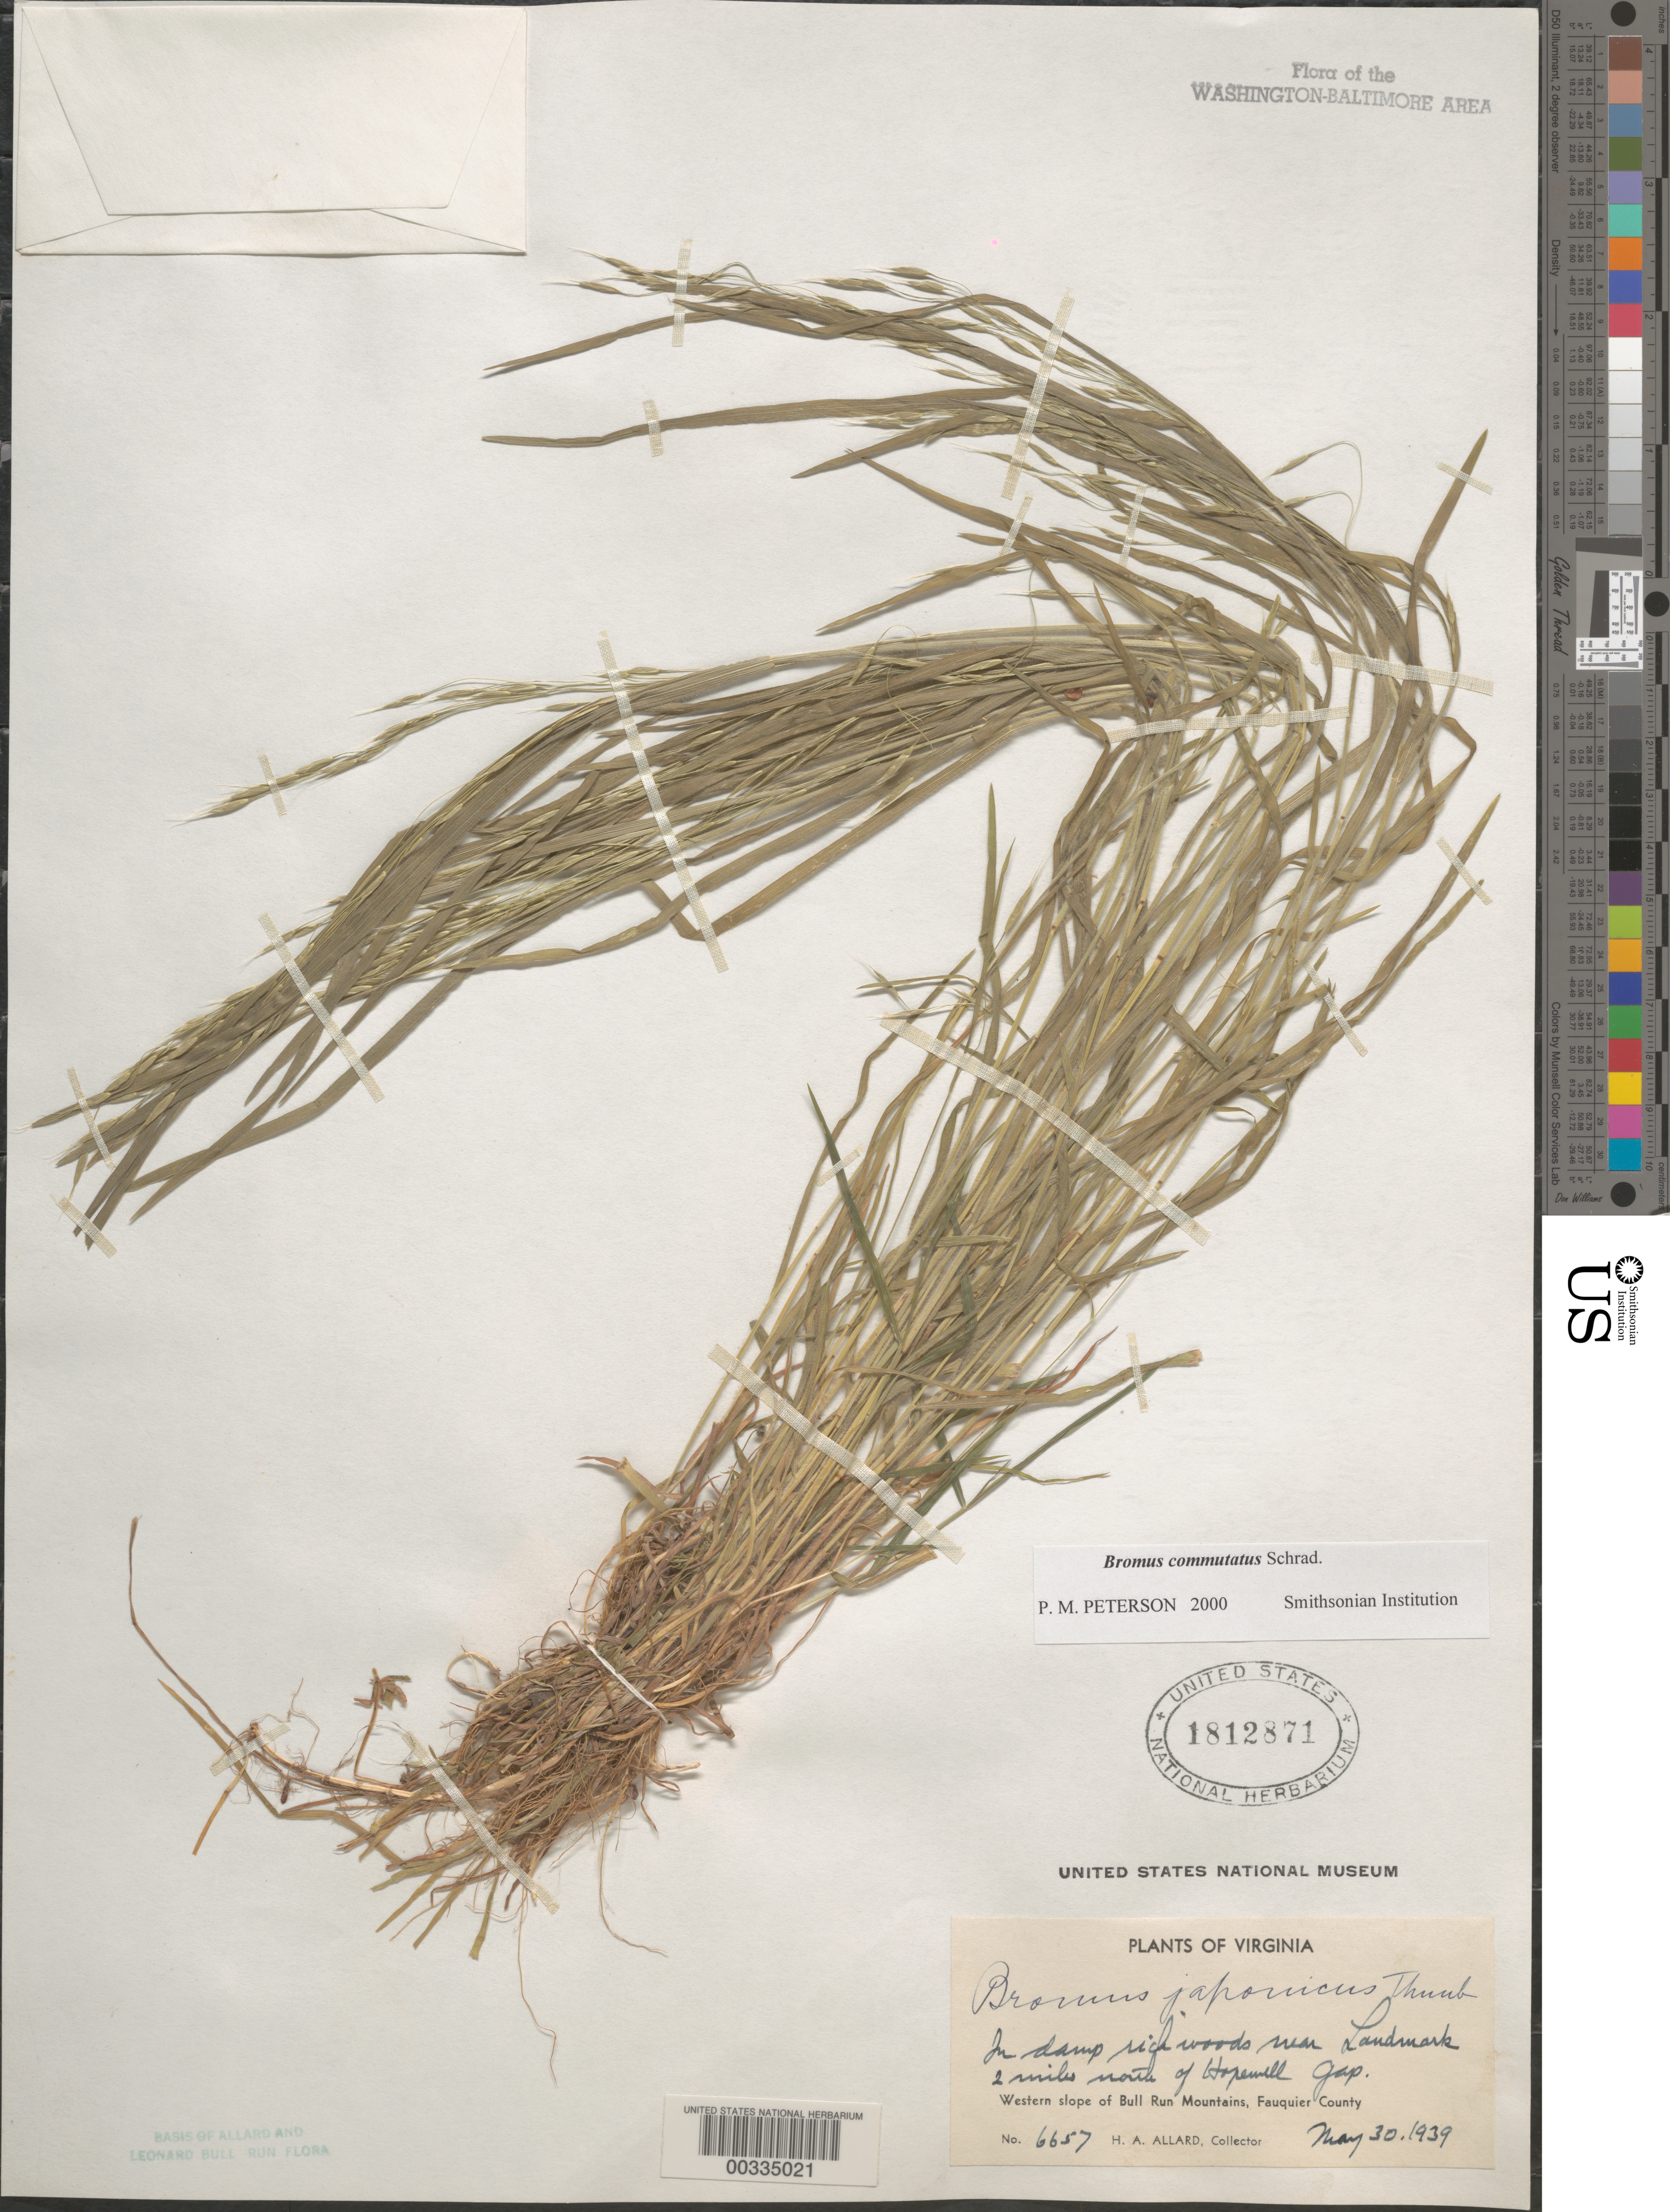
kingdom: Plantae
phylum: Tracheophyta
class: Liliopsida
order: Poales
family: Poaceae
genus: Bromus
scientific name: Bromus commutatus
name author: Schrad.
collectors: H. A. Allard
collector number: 6657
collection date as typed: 30 May 1939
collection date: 1939-05-30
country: United States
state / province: Virginia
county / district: Fauquier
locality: North of Hopewell Gap Bull Run Mts.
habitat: In damp rich woods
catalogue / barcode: US 1812871